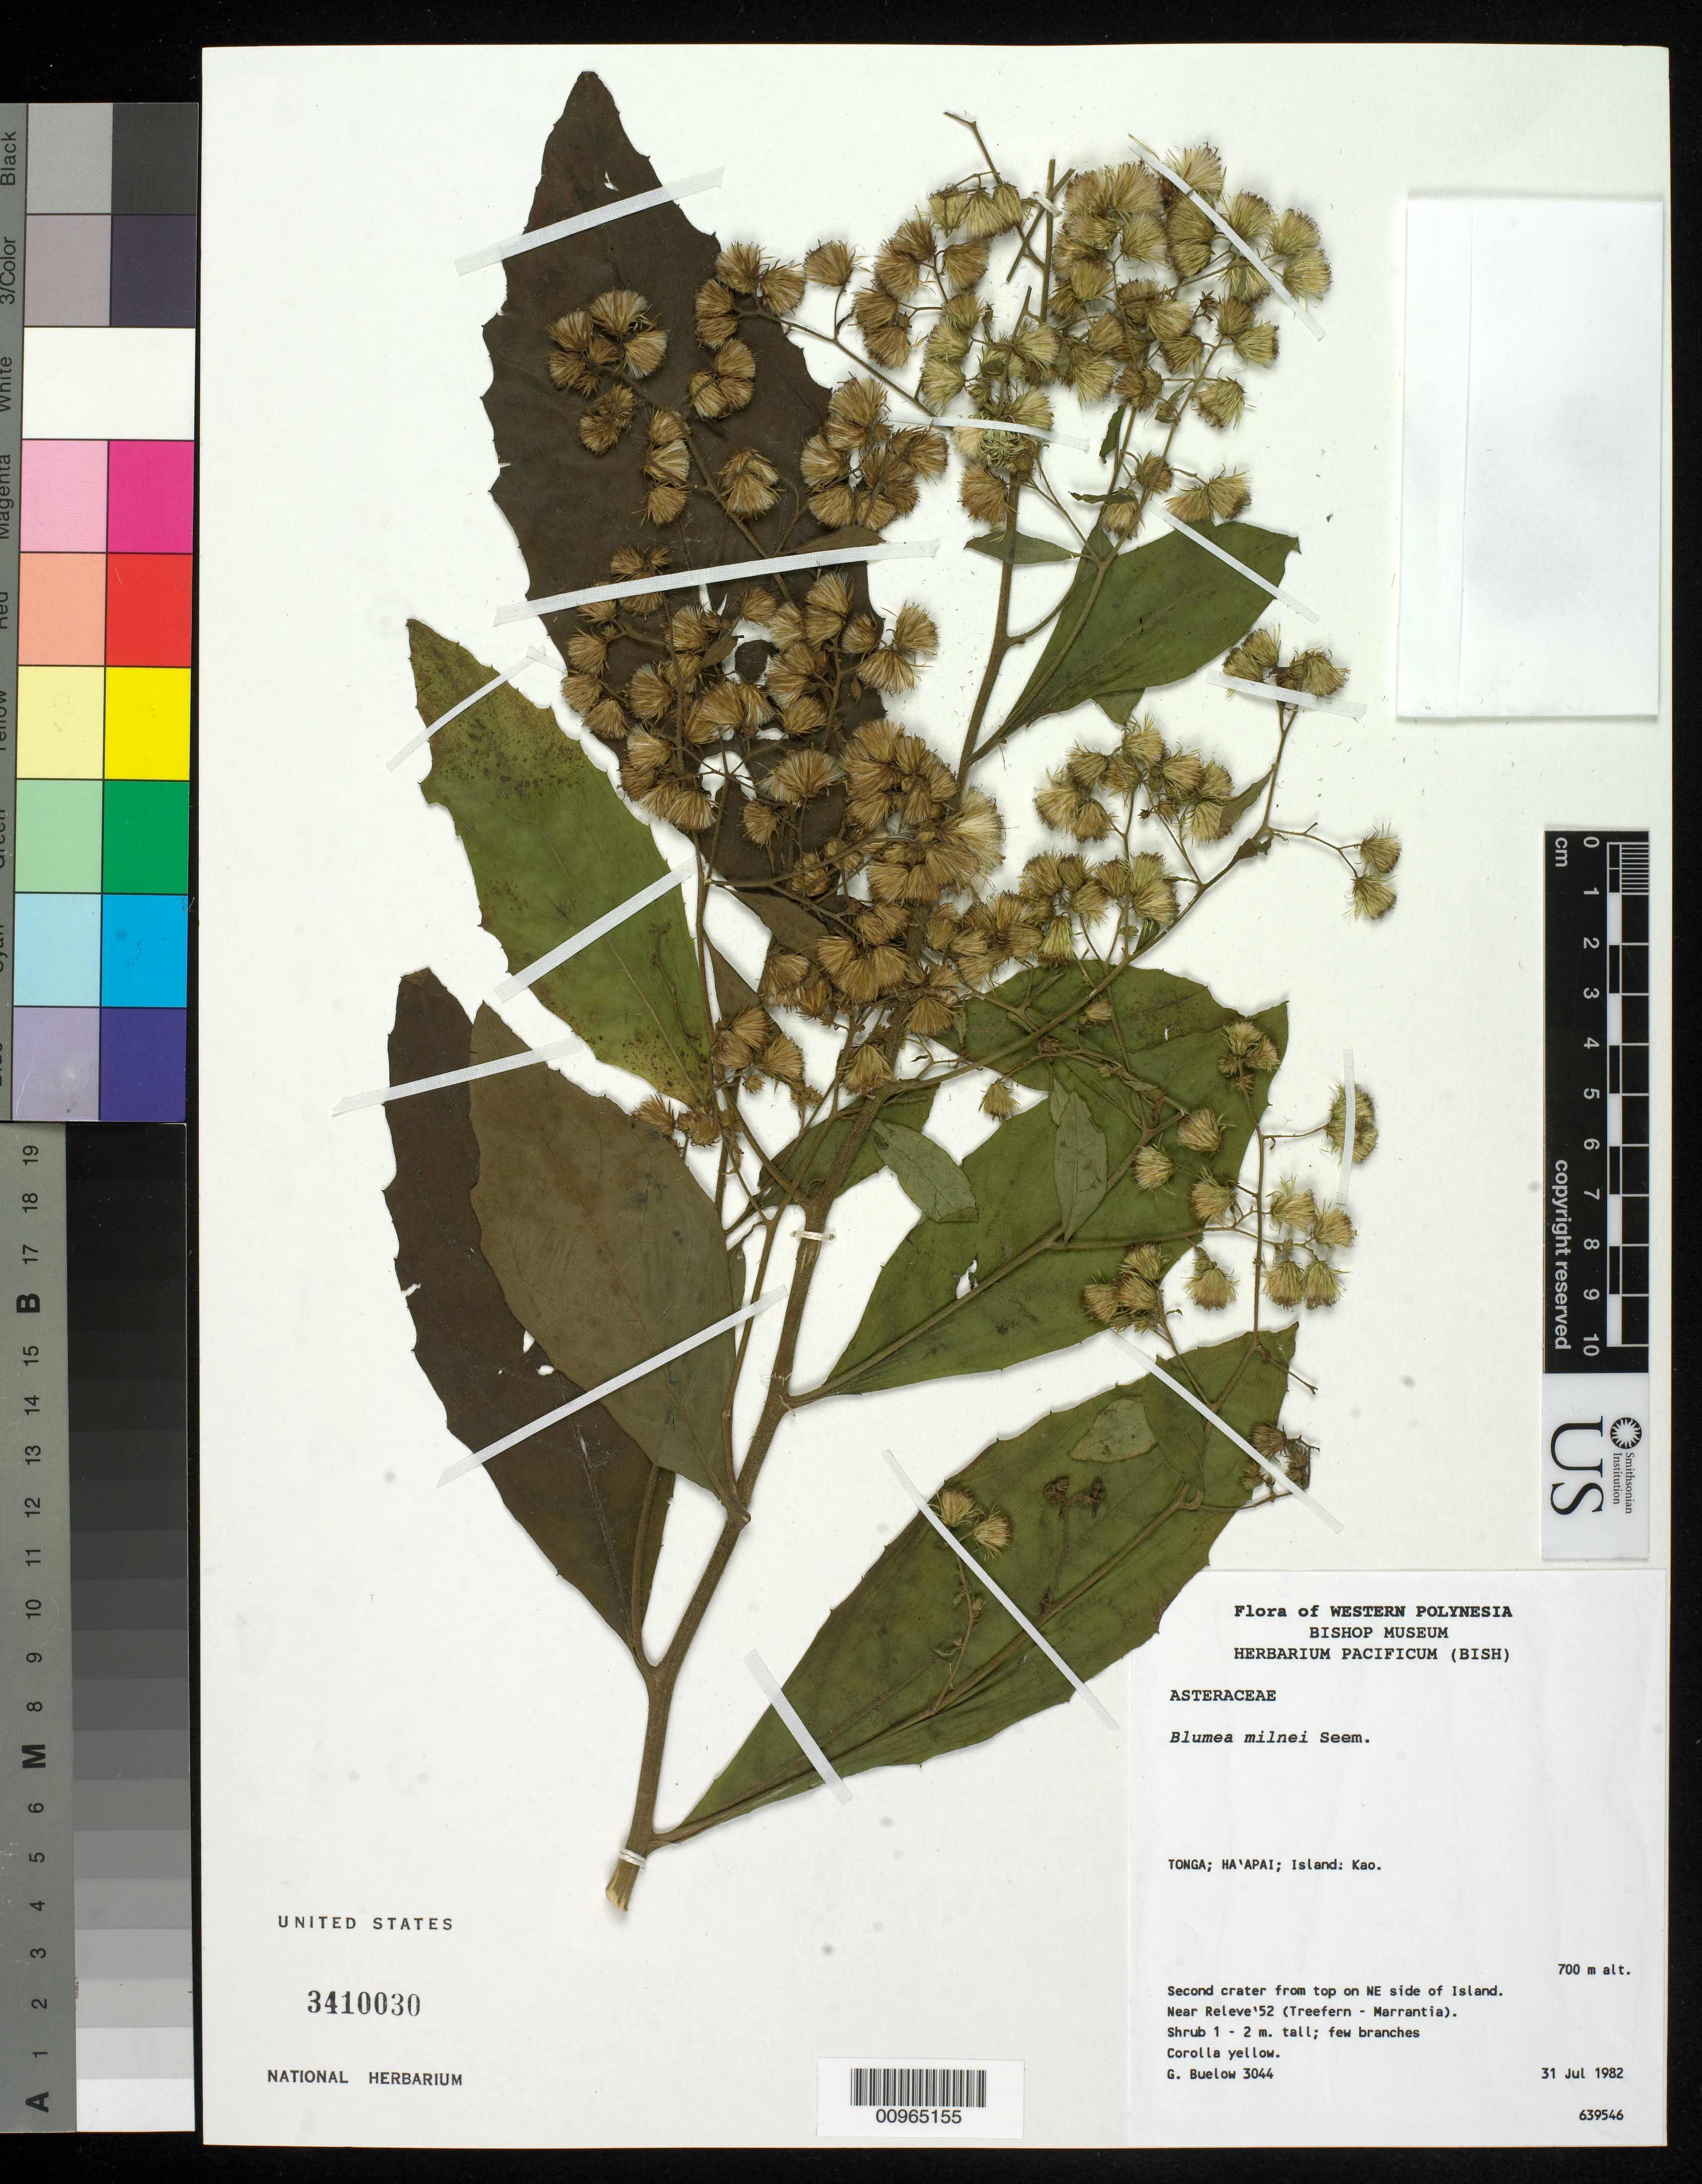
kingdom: Plantae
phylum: Tracheophyta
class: Magnoliopsida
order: Asterales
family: Asteraceae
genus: Blumea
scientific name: Blumea milnei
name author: Seem.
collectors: G. Buelow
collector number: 3044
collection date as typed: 31 Jul 1982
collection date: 1982-07-31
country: Tonga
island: Kao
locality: Second crater from top on NE side of island. Near Releve '52.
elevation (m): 700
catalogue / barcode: US 3410030